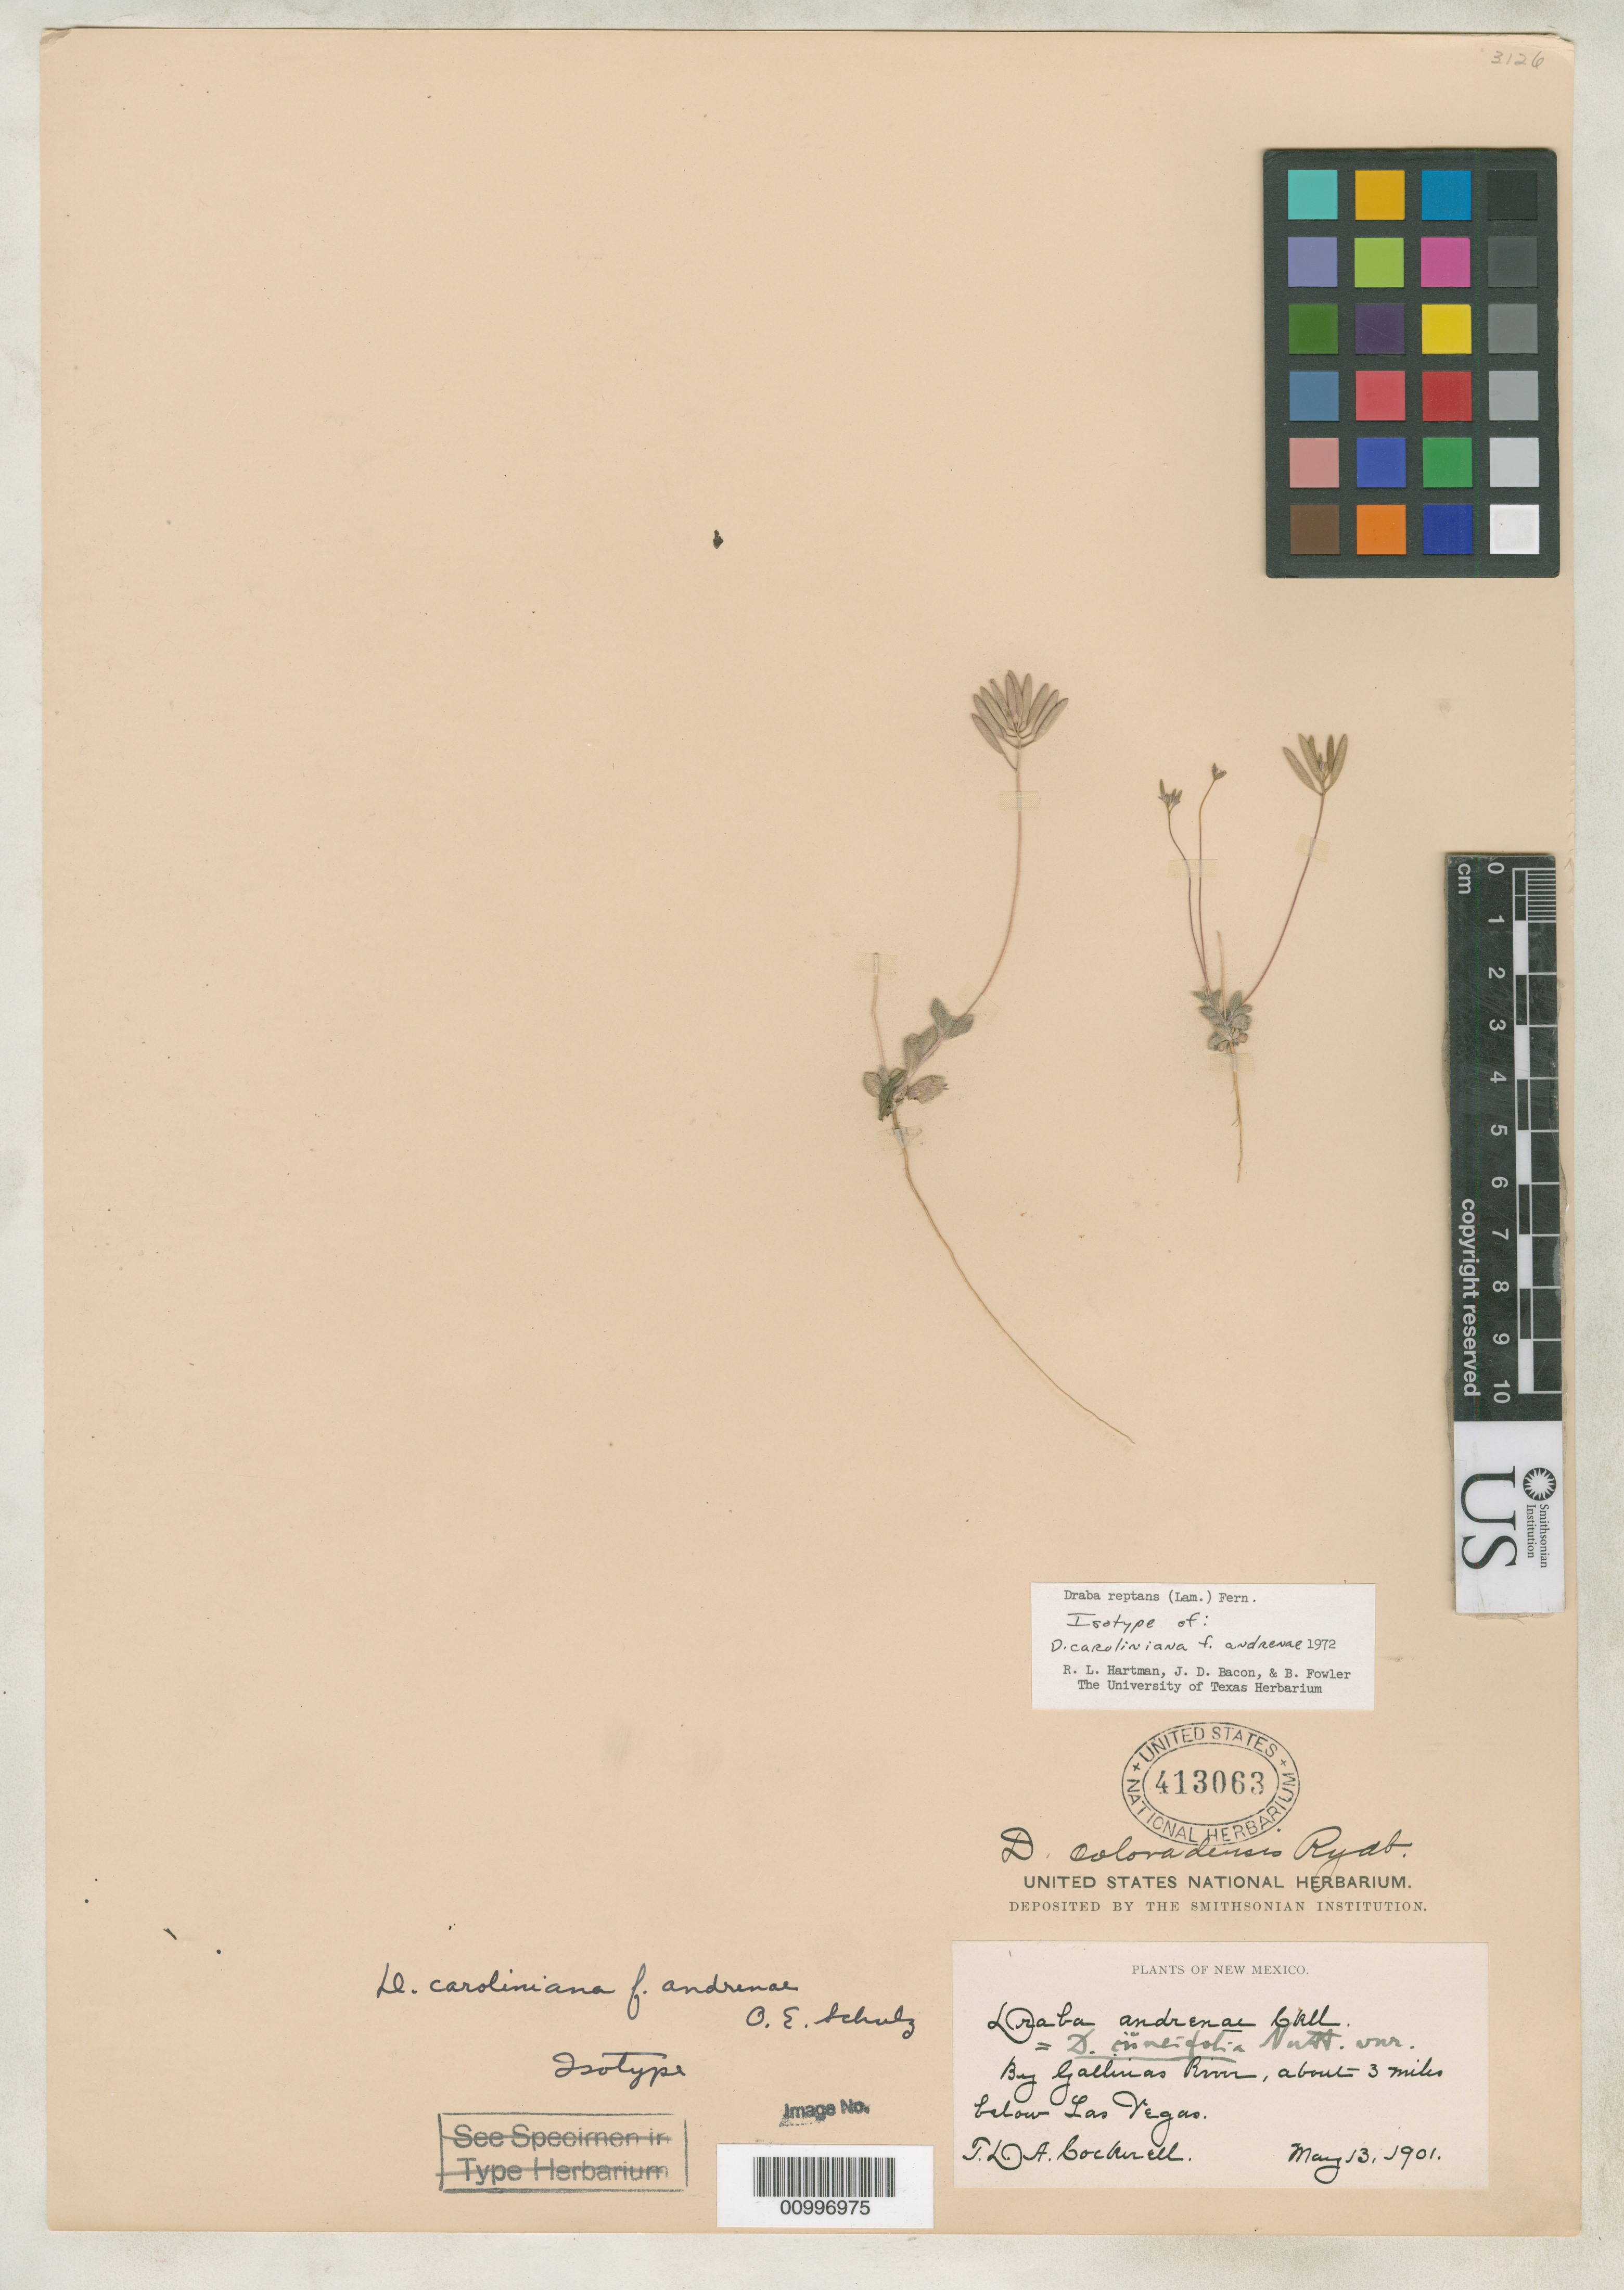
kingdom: Plantae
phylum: Tracheophyta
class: Magnoliopsida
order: Brassicales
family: Brassicaceae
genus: Draba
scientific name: Draba caroliniana f. andrenae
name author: O.E. Schulz in Engl.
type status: Isotype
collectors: T. Cockerell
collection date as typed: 13 May 1901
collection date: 1901-05-13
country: United States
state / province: New Mexico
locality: By Gallinas River, about 3 miles below Las Vegas.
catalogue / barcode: US 413063